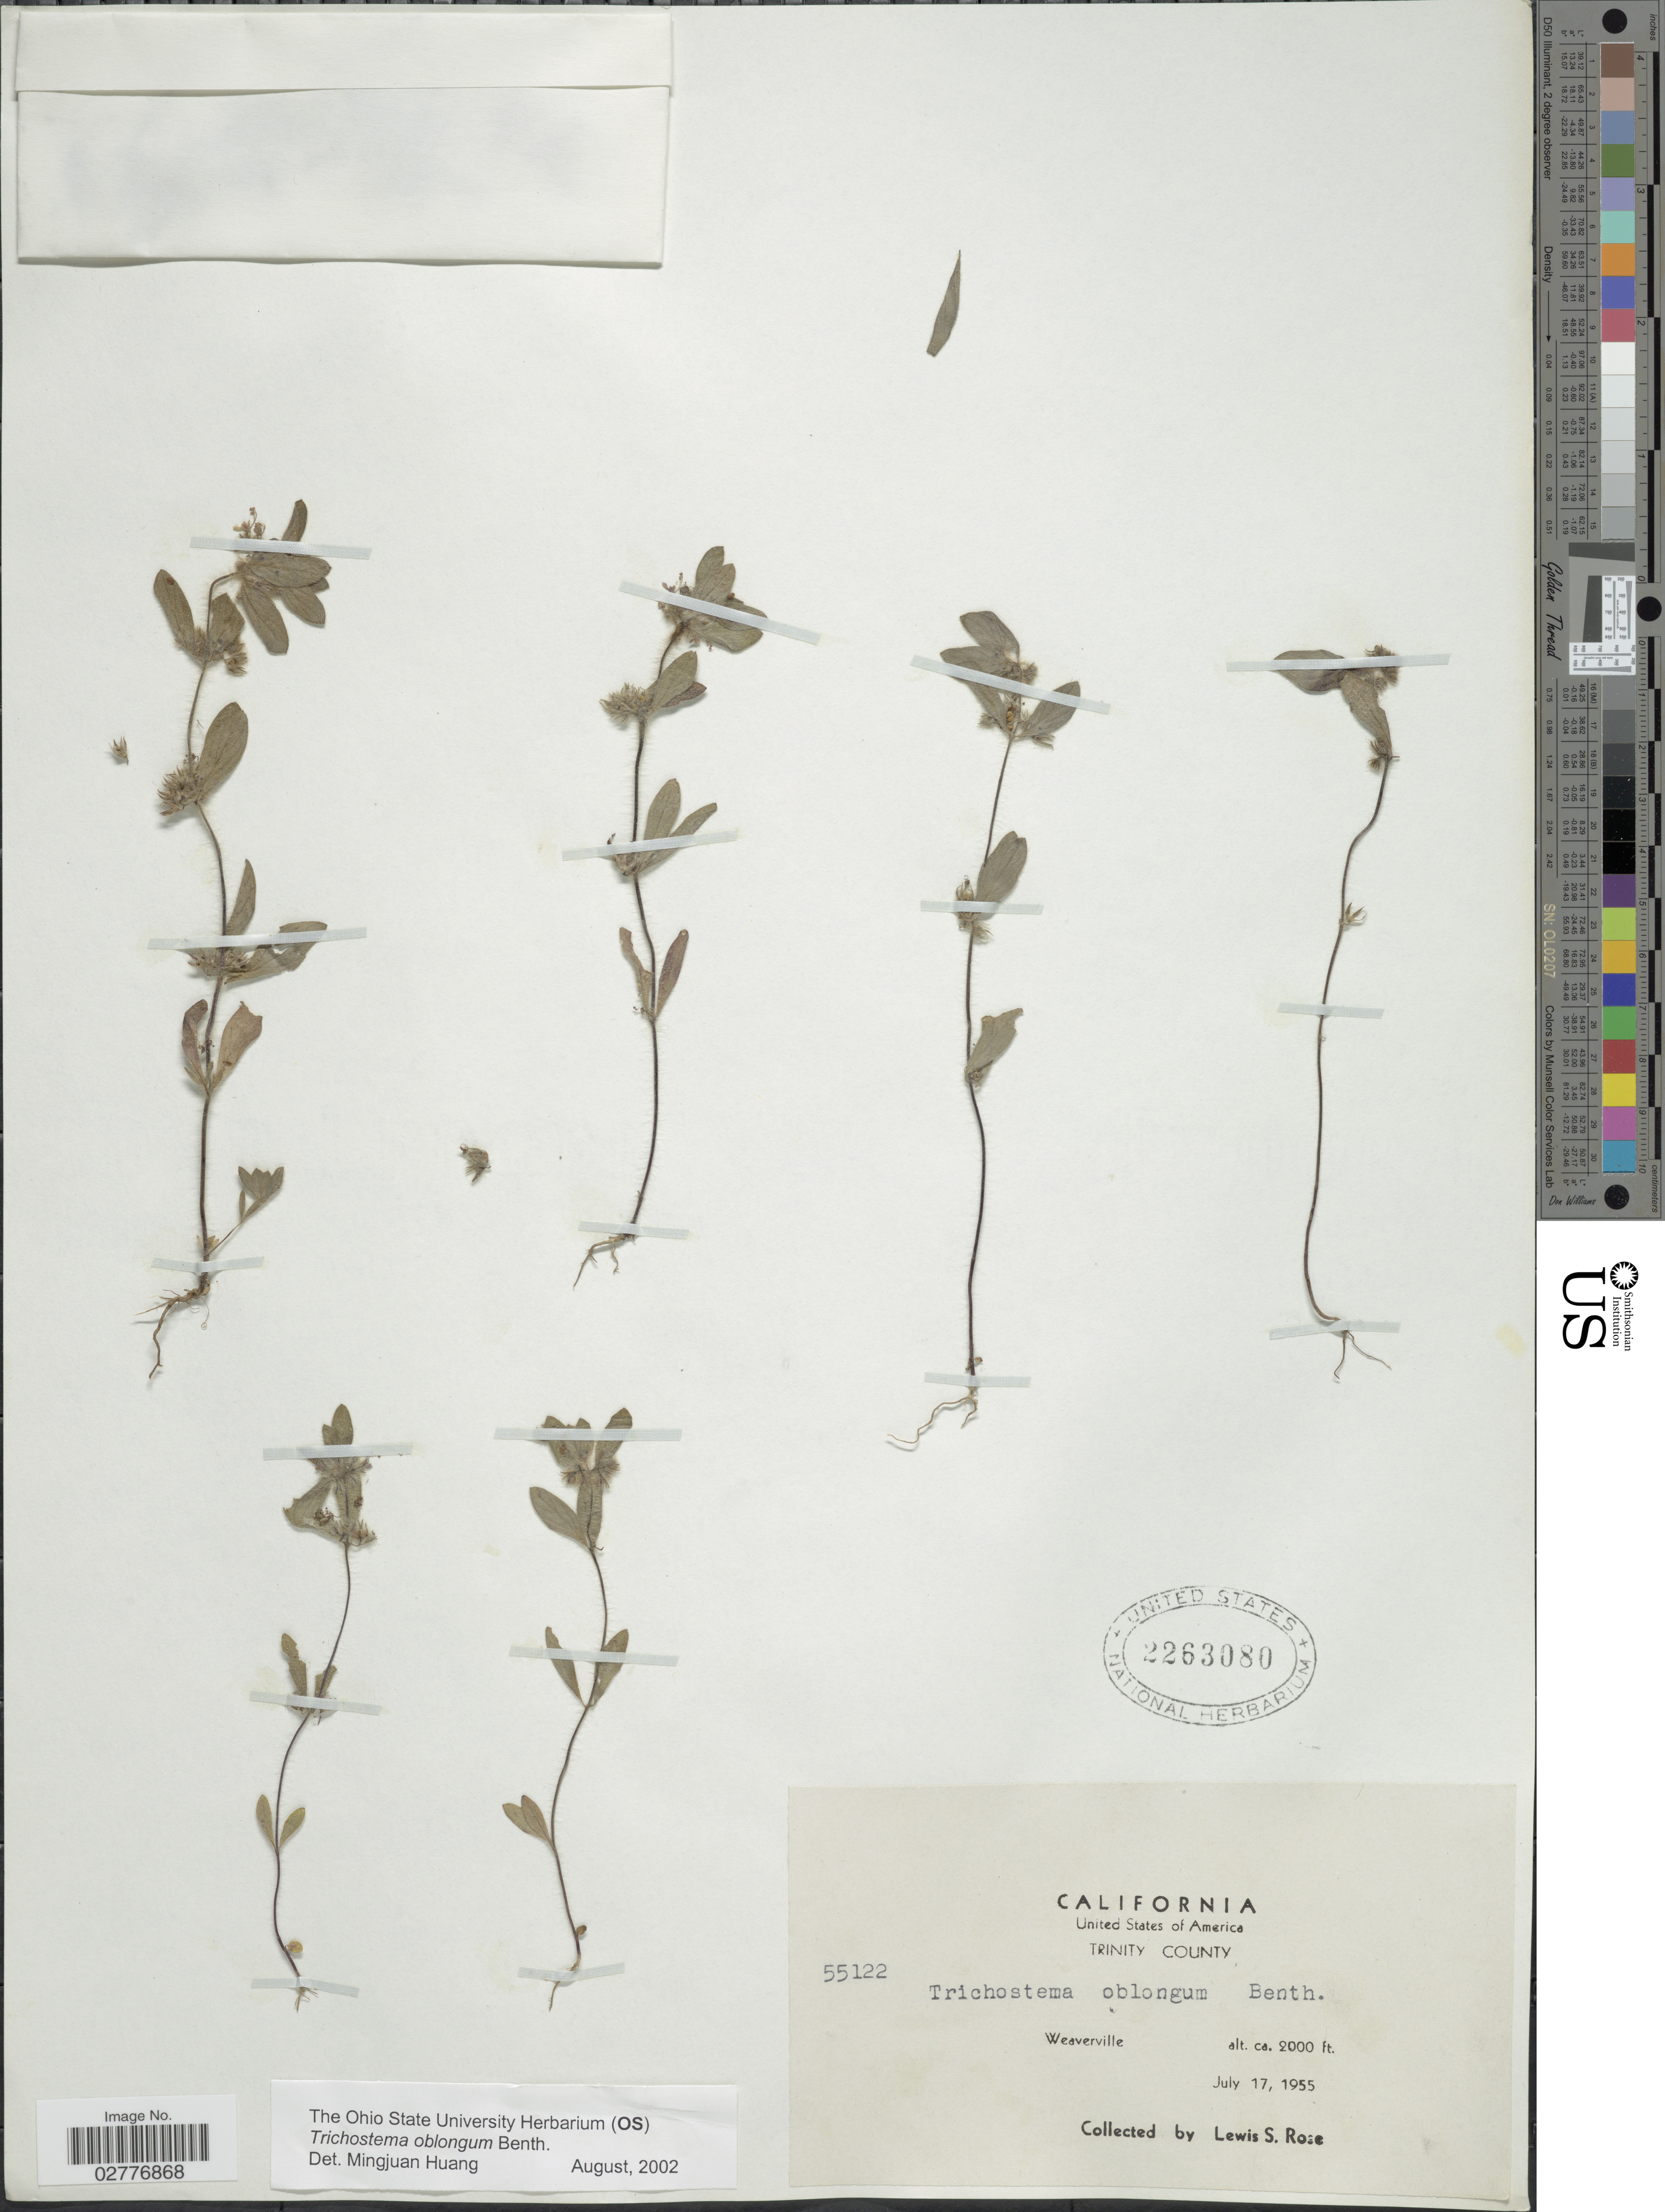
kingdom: Plantae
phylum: Tracheophyta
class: Magnoliopsida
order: Lamiales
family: Lamiaceae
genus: Trichostema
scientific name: Trichostema oblongum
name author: Benth.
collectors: L. S. Rose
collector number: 55122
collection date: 1955-07-17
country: United States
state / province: California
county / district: Trinity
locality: Trinity County. Weaverville.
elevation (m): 610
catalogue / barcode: US 2263080